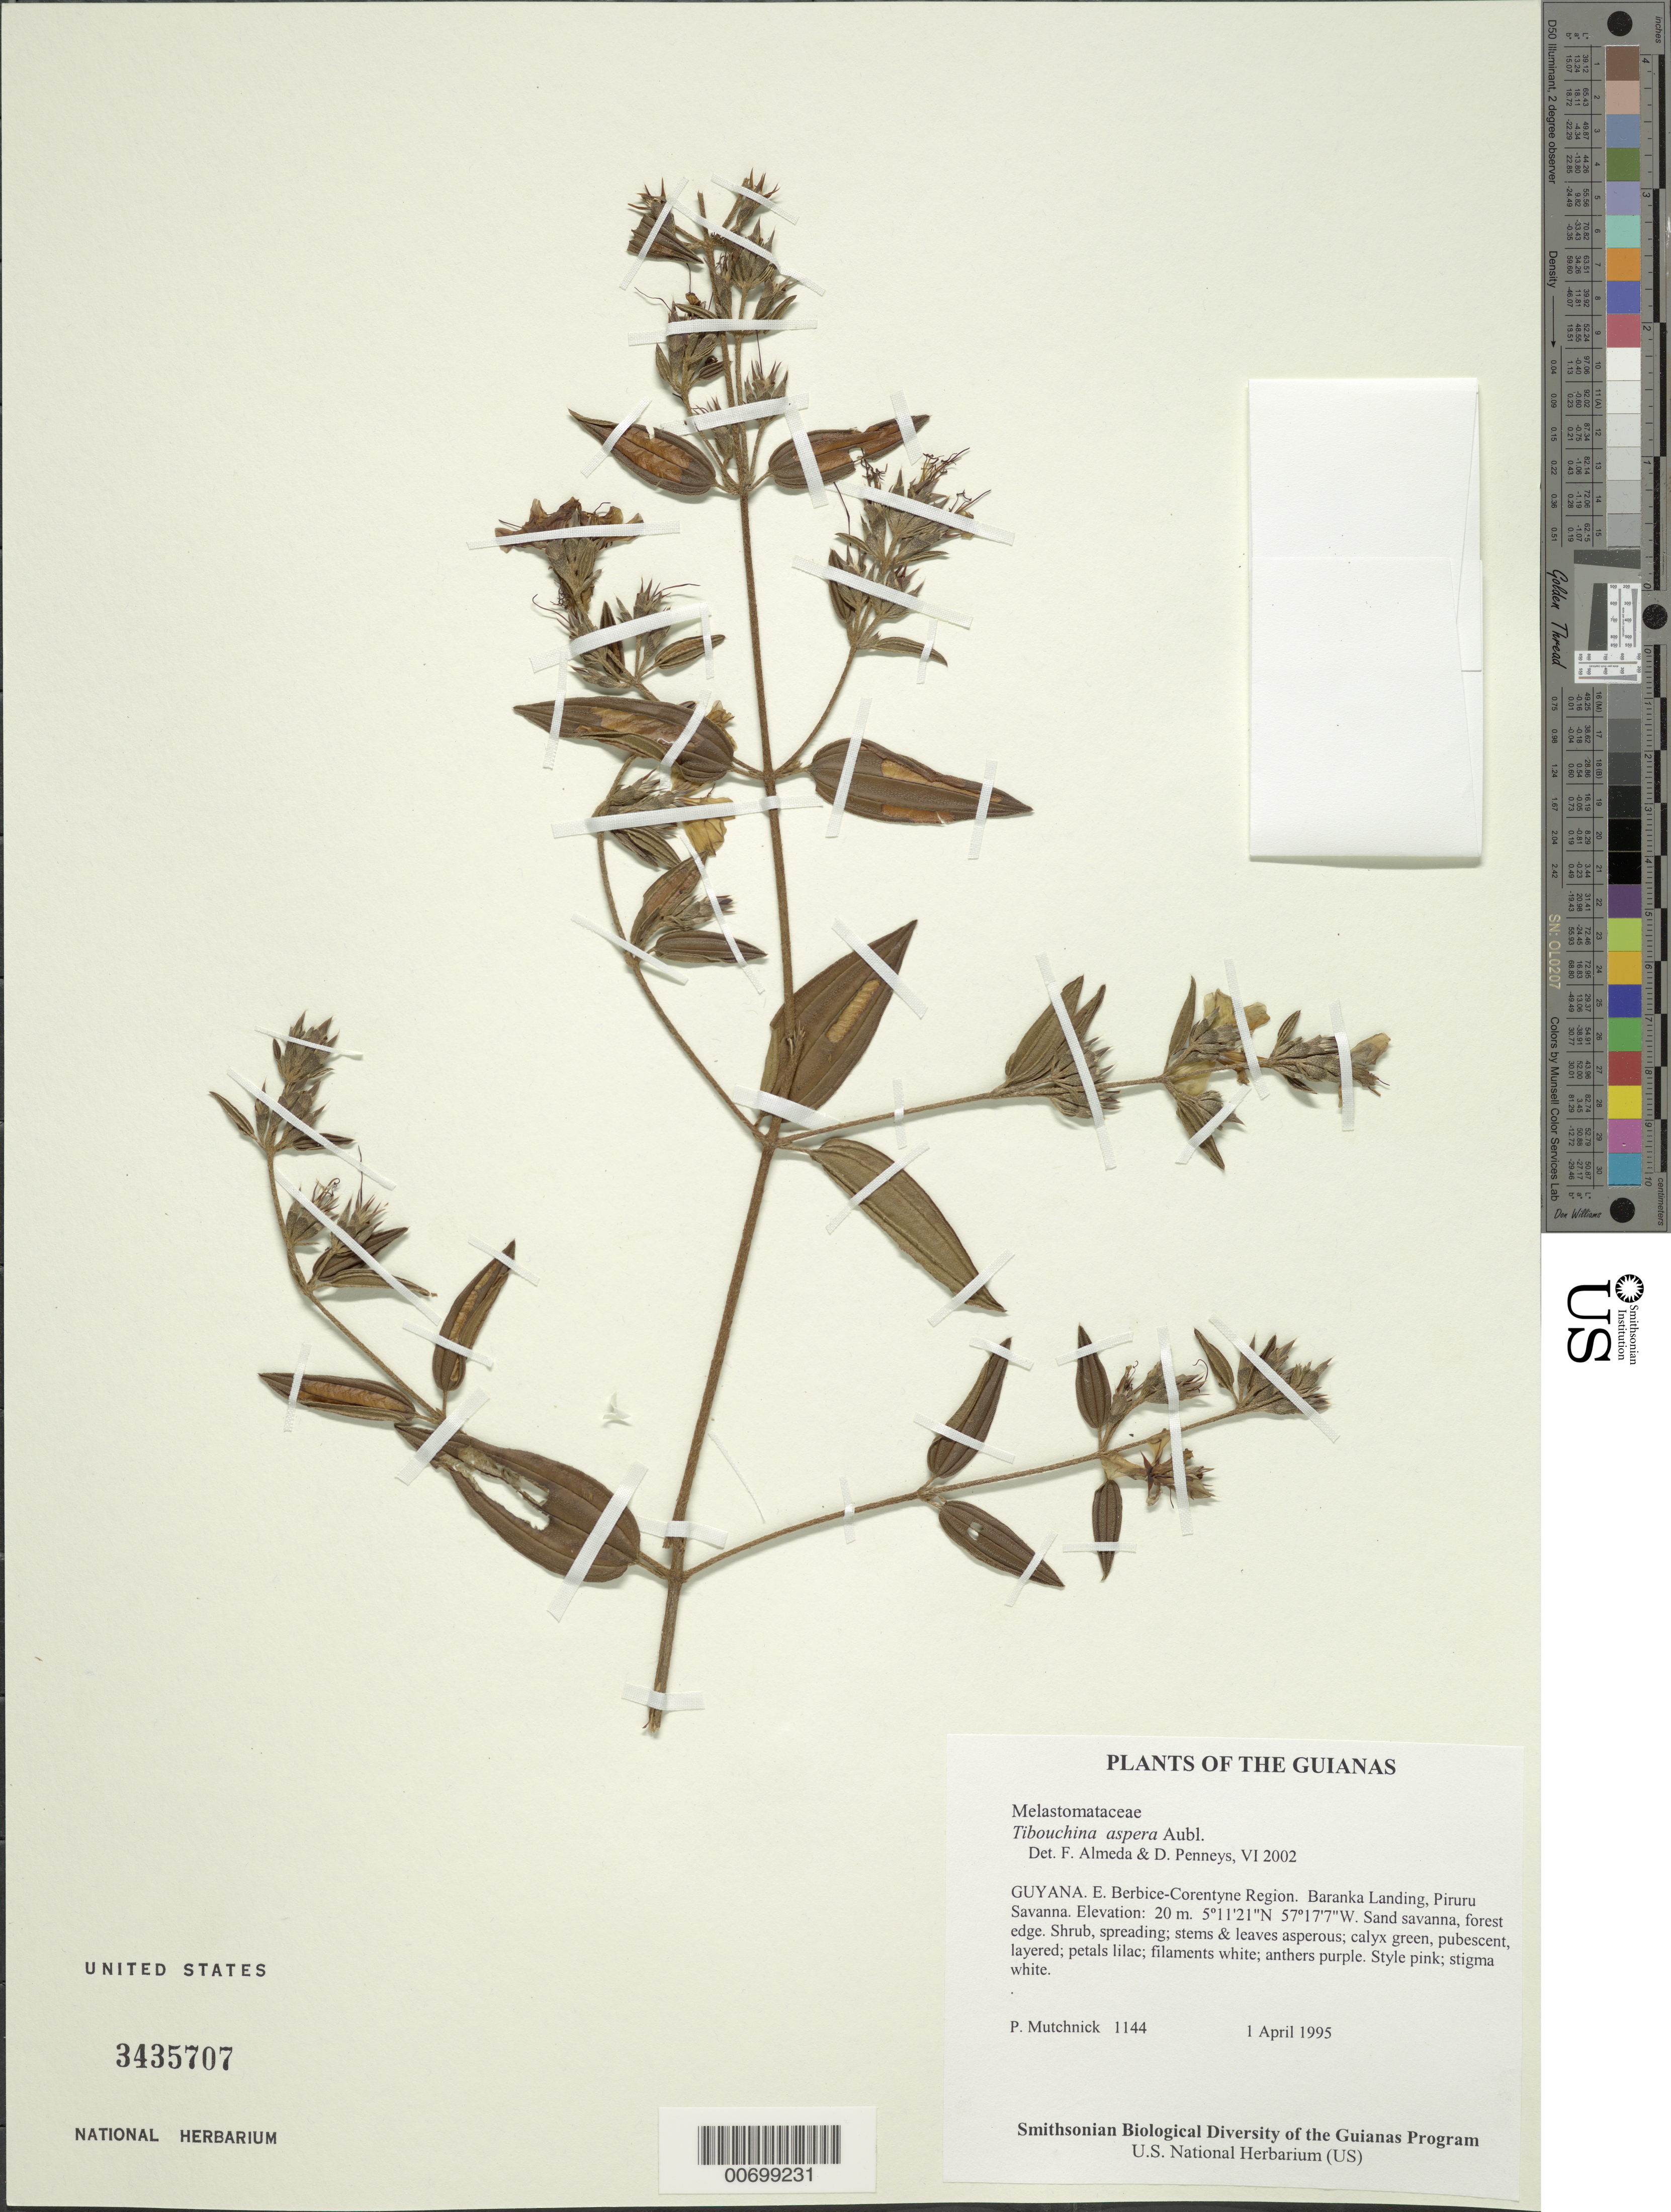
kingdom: Plantae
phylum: Tracheophyta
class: Magnoliopsida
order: Myrtales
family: Melastomataceae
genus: Tibouchina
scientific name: Tibouchina aspera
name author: Aubl.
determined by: Almeda, F.; Penneys, D. S.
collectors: P. Mutchnick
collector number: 1144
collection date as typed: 1 April 1995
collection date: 1995-04-01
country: Guyana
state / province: E. Berbice-Corentyne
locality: Baranka Landing, Piruru Savanna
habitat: Sand savanna, forest edge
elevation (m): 20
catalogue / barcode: US 3435707